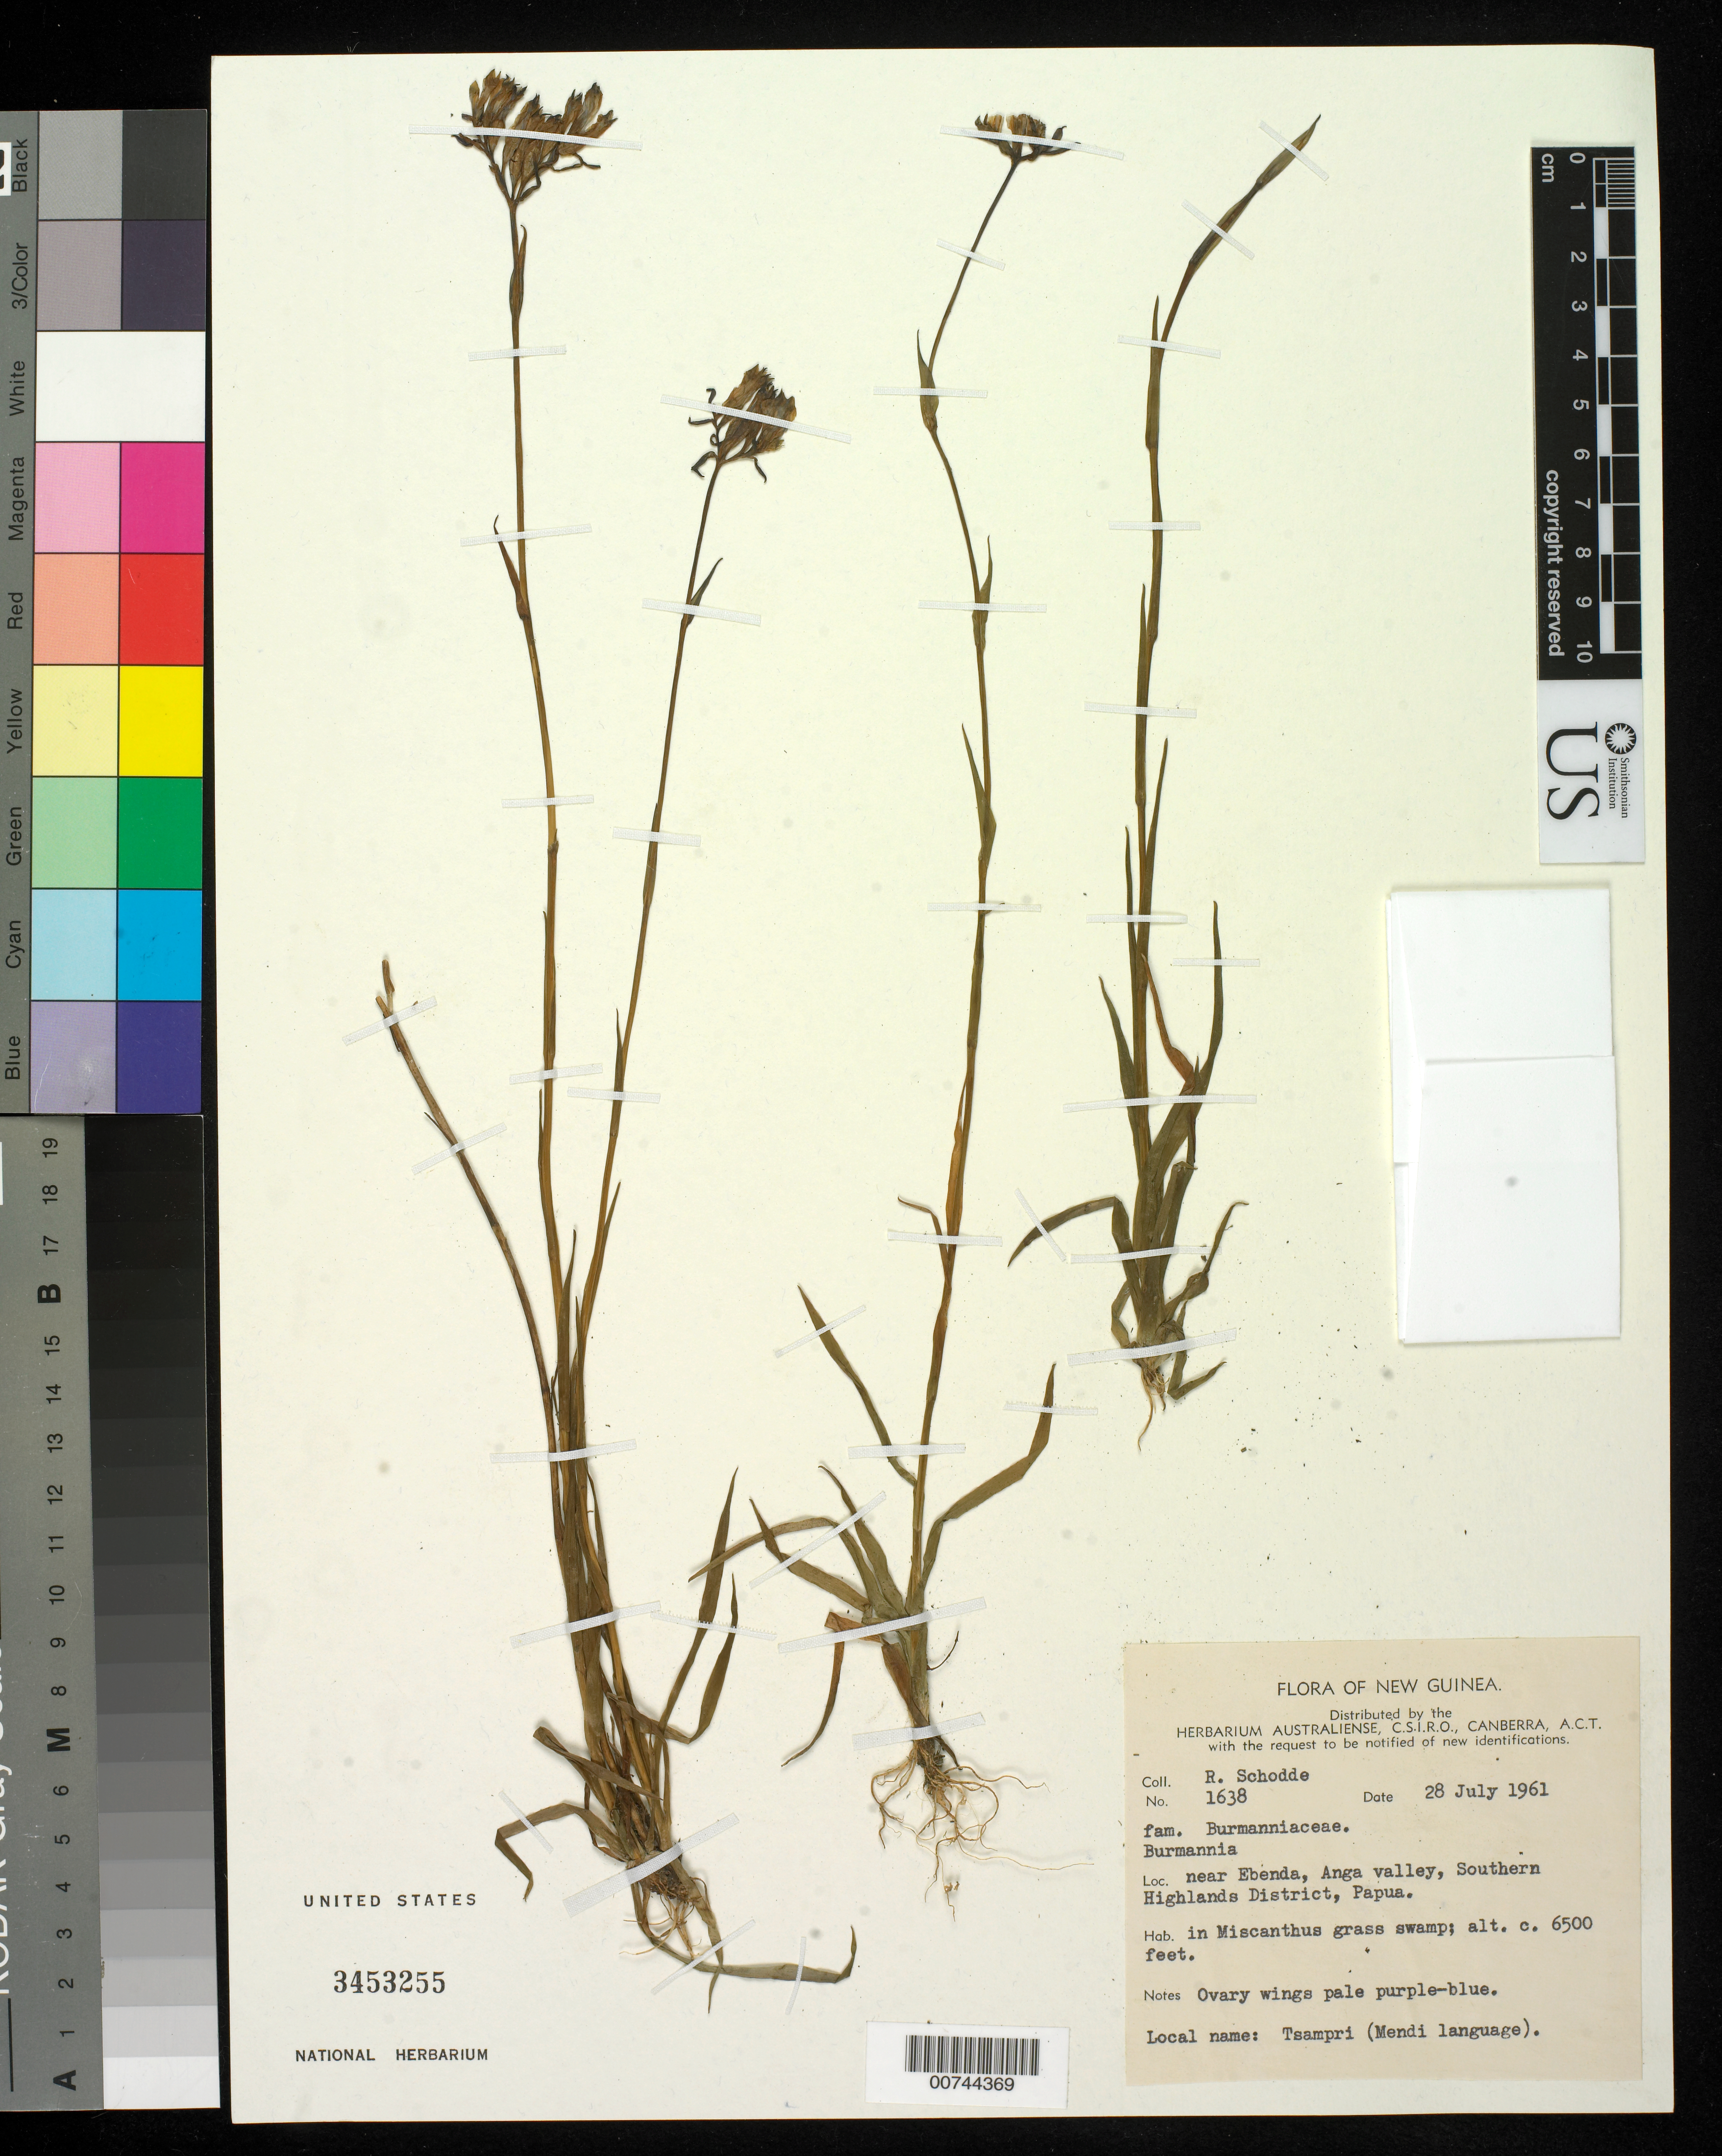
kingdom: Plantae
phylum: Tracheophyta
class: Liliopsida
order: Dioscoreales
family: Burmanniaceae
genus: Burmannia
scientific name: Burmannia sp.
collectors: R. Schodde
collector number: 1638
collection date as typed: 28 Jul 1961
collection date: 1961-07-28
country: Papua New Guinea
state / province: Southern Highlands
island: New Guinea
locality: Near Ebenda, Anga Valley.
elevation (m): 1981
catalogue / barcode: US 3453255